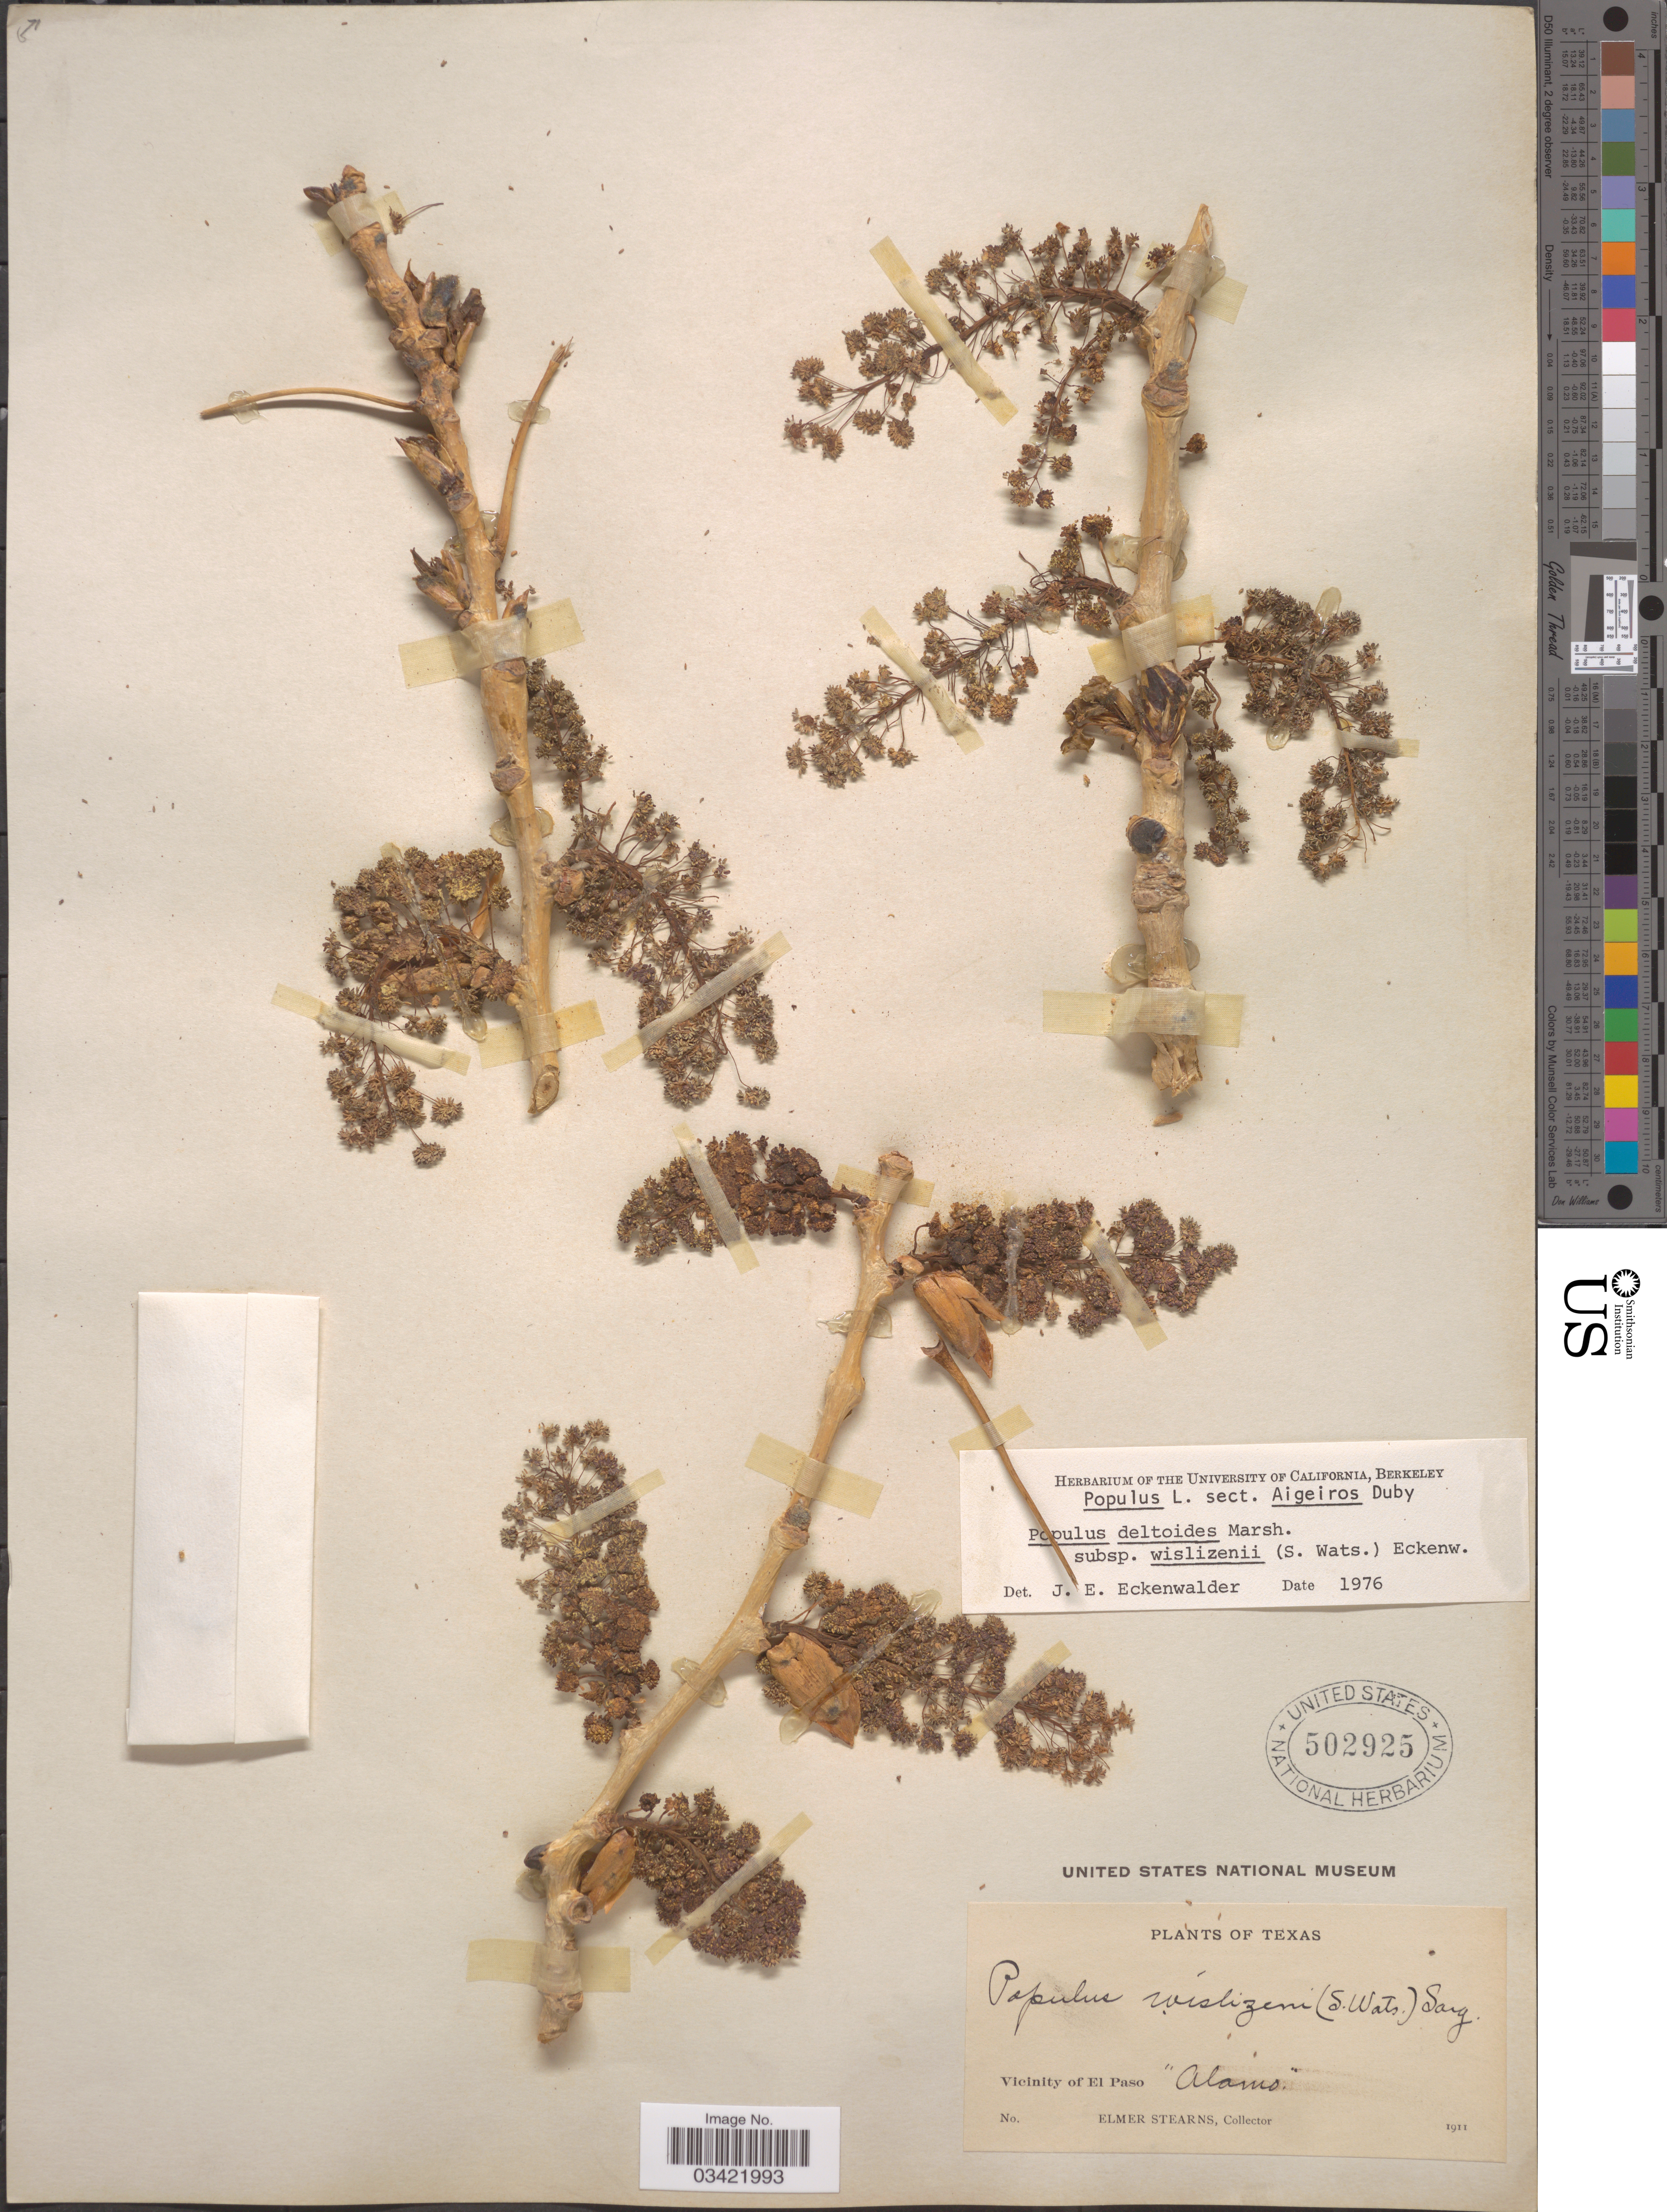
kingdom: Plantae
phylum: Tracheophyta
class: Magnoliopsida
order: Malpighiales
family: Salicaceae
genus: Populus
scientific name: Populus deltoides subsp. wislizeni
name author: (S. Watson) Eckenw.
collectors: E. Stearns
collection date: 1911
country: United States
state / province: Texas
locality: Vicinity of El Paso "Alamo".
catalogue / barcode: US 502925